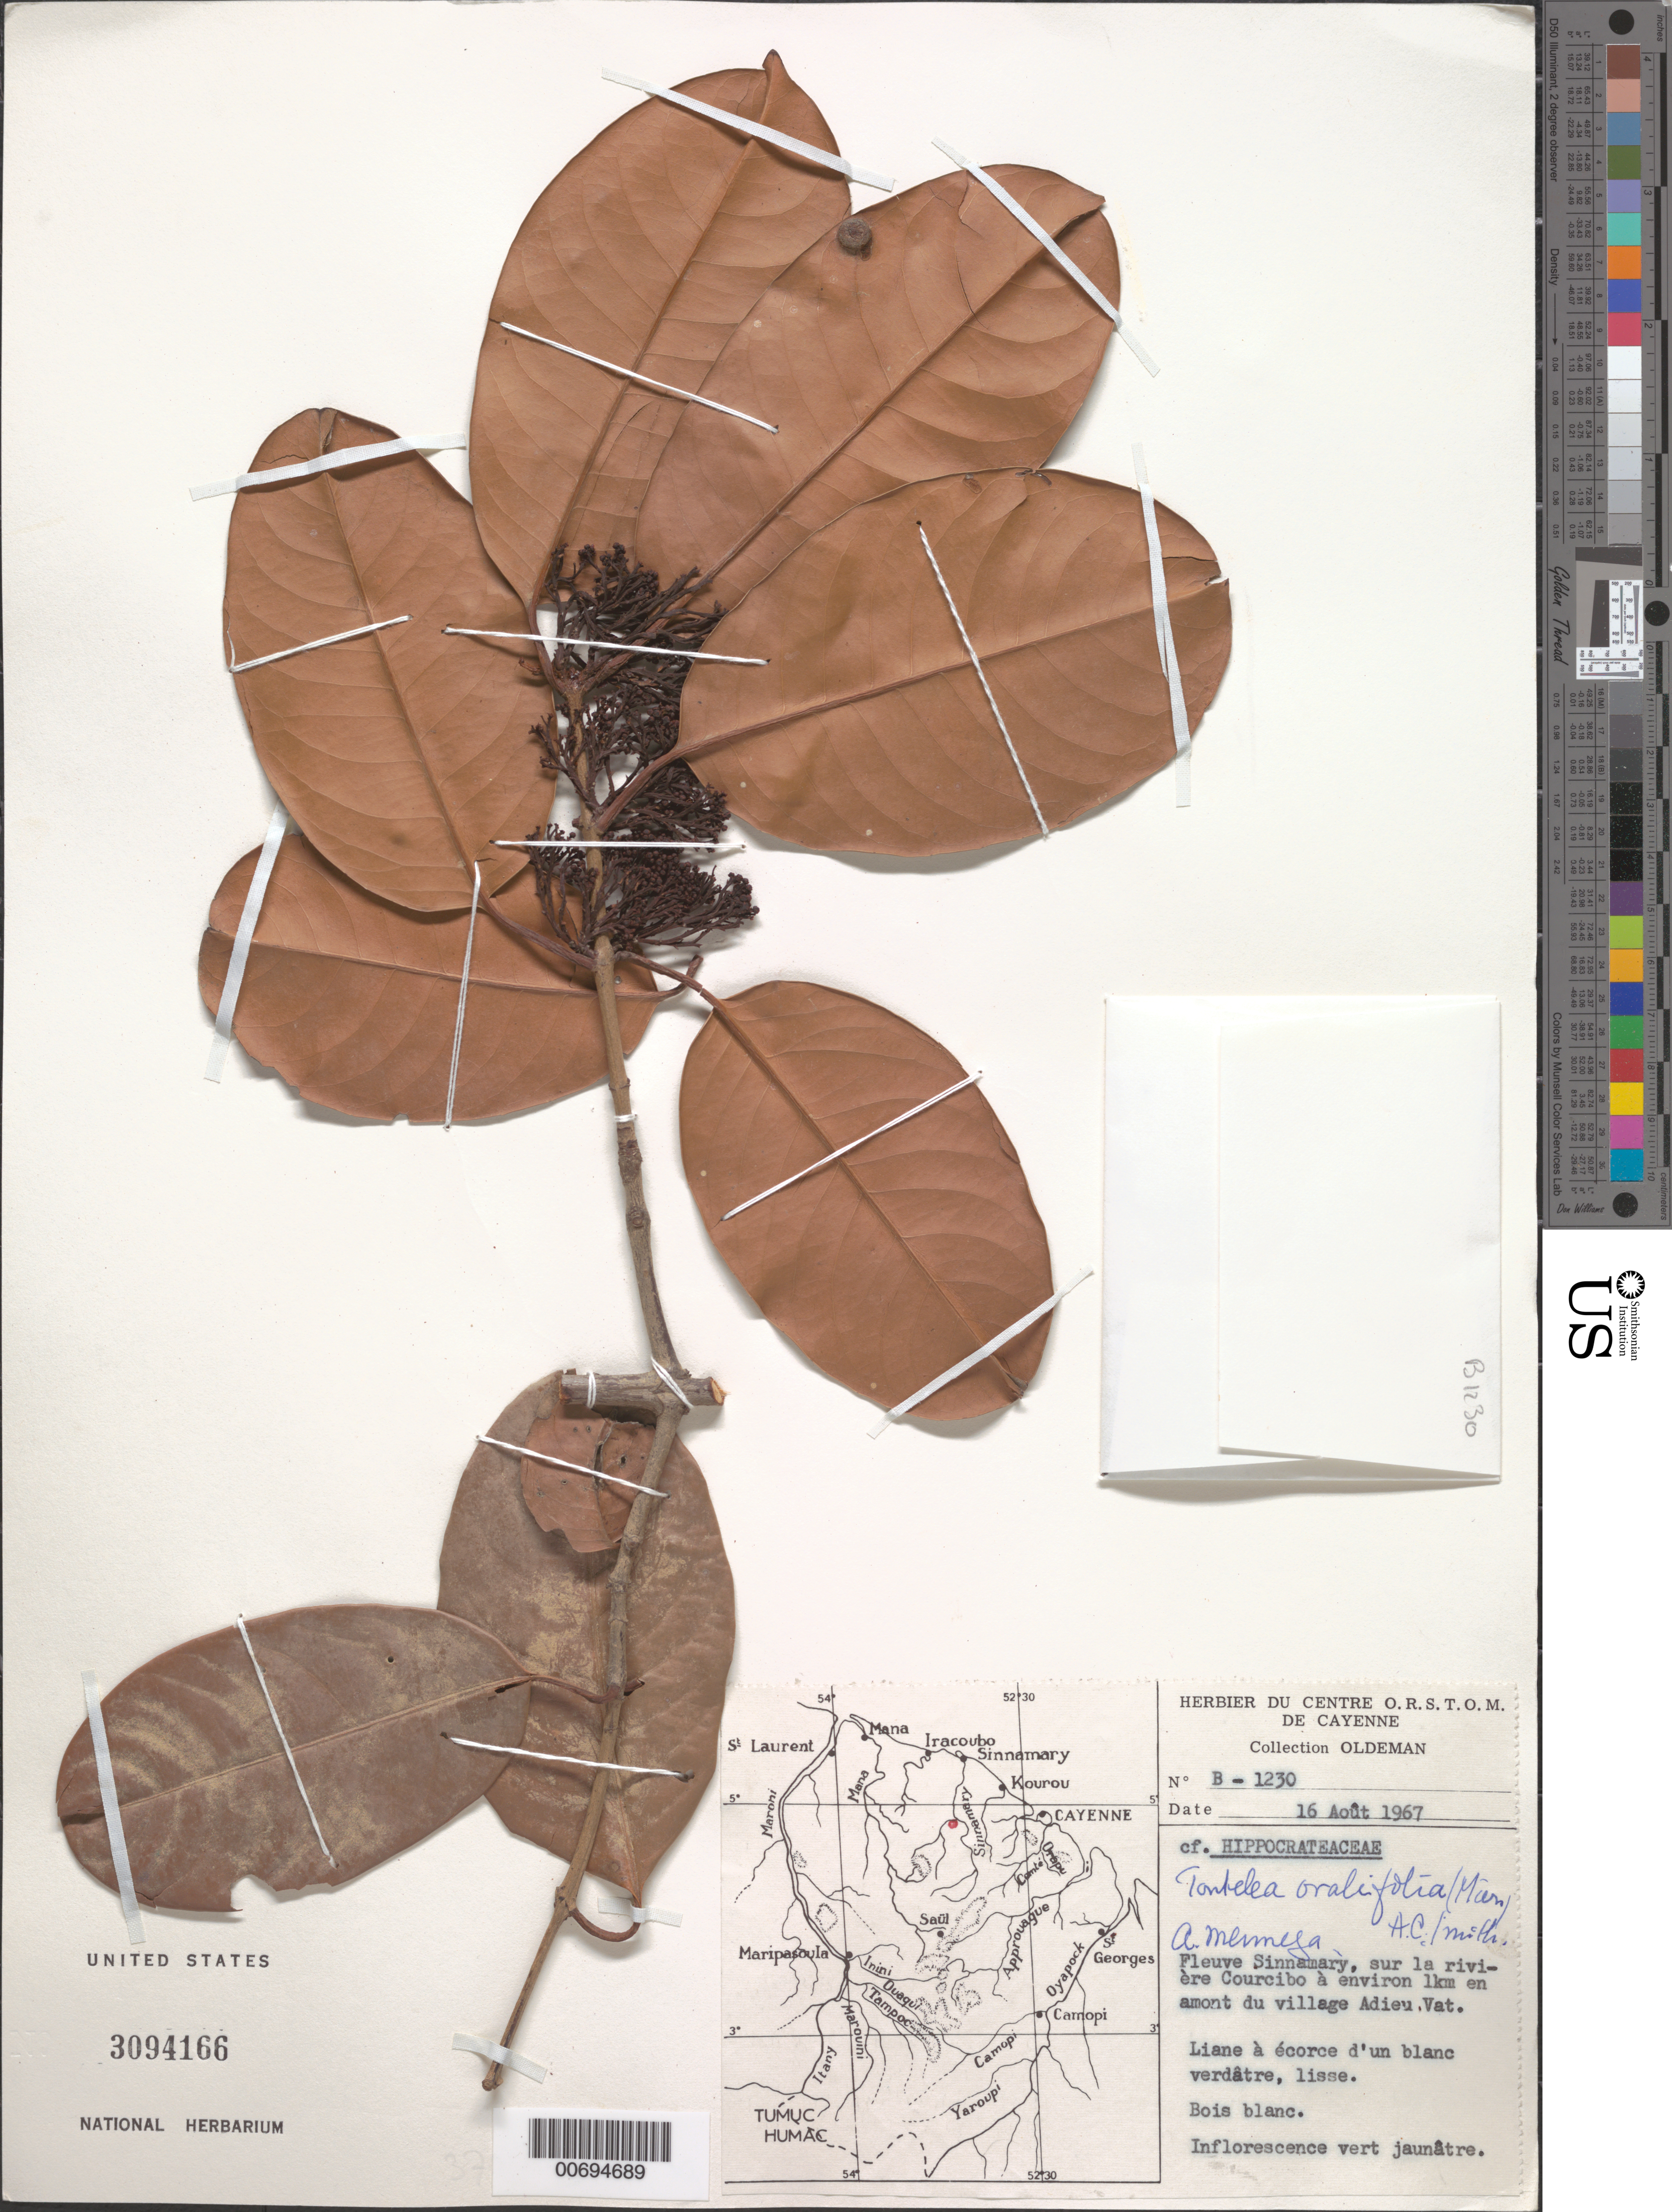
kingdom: Plantae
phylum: Tracheophyta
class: Magnoliopsida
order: Celastrales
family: Celastraceae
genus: Tontelea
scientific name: Tontelea ovalifolia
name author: (Miers) A.C. Sm.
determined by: Mennega, A. M. W.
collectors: R. Oldeman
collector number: B 1230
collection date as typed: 16-Aug-67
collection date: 1967-08-16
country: French Guiana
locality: Fleuve Sinnamary, sur la rivière Courcibo à env. 1 km en amont du village Adieu Vat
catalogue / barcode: US 3094166